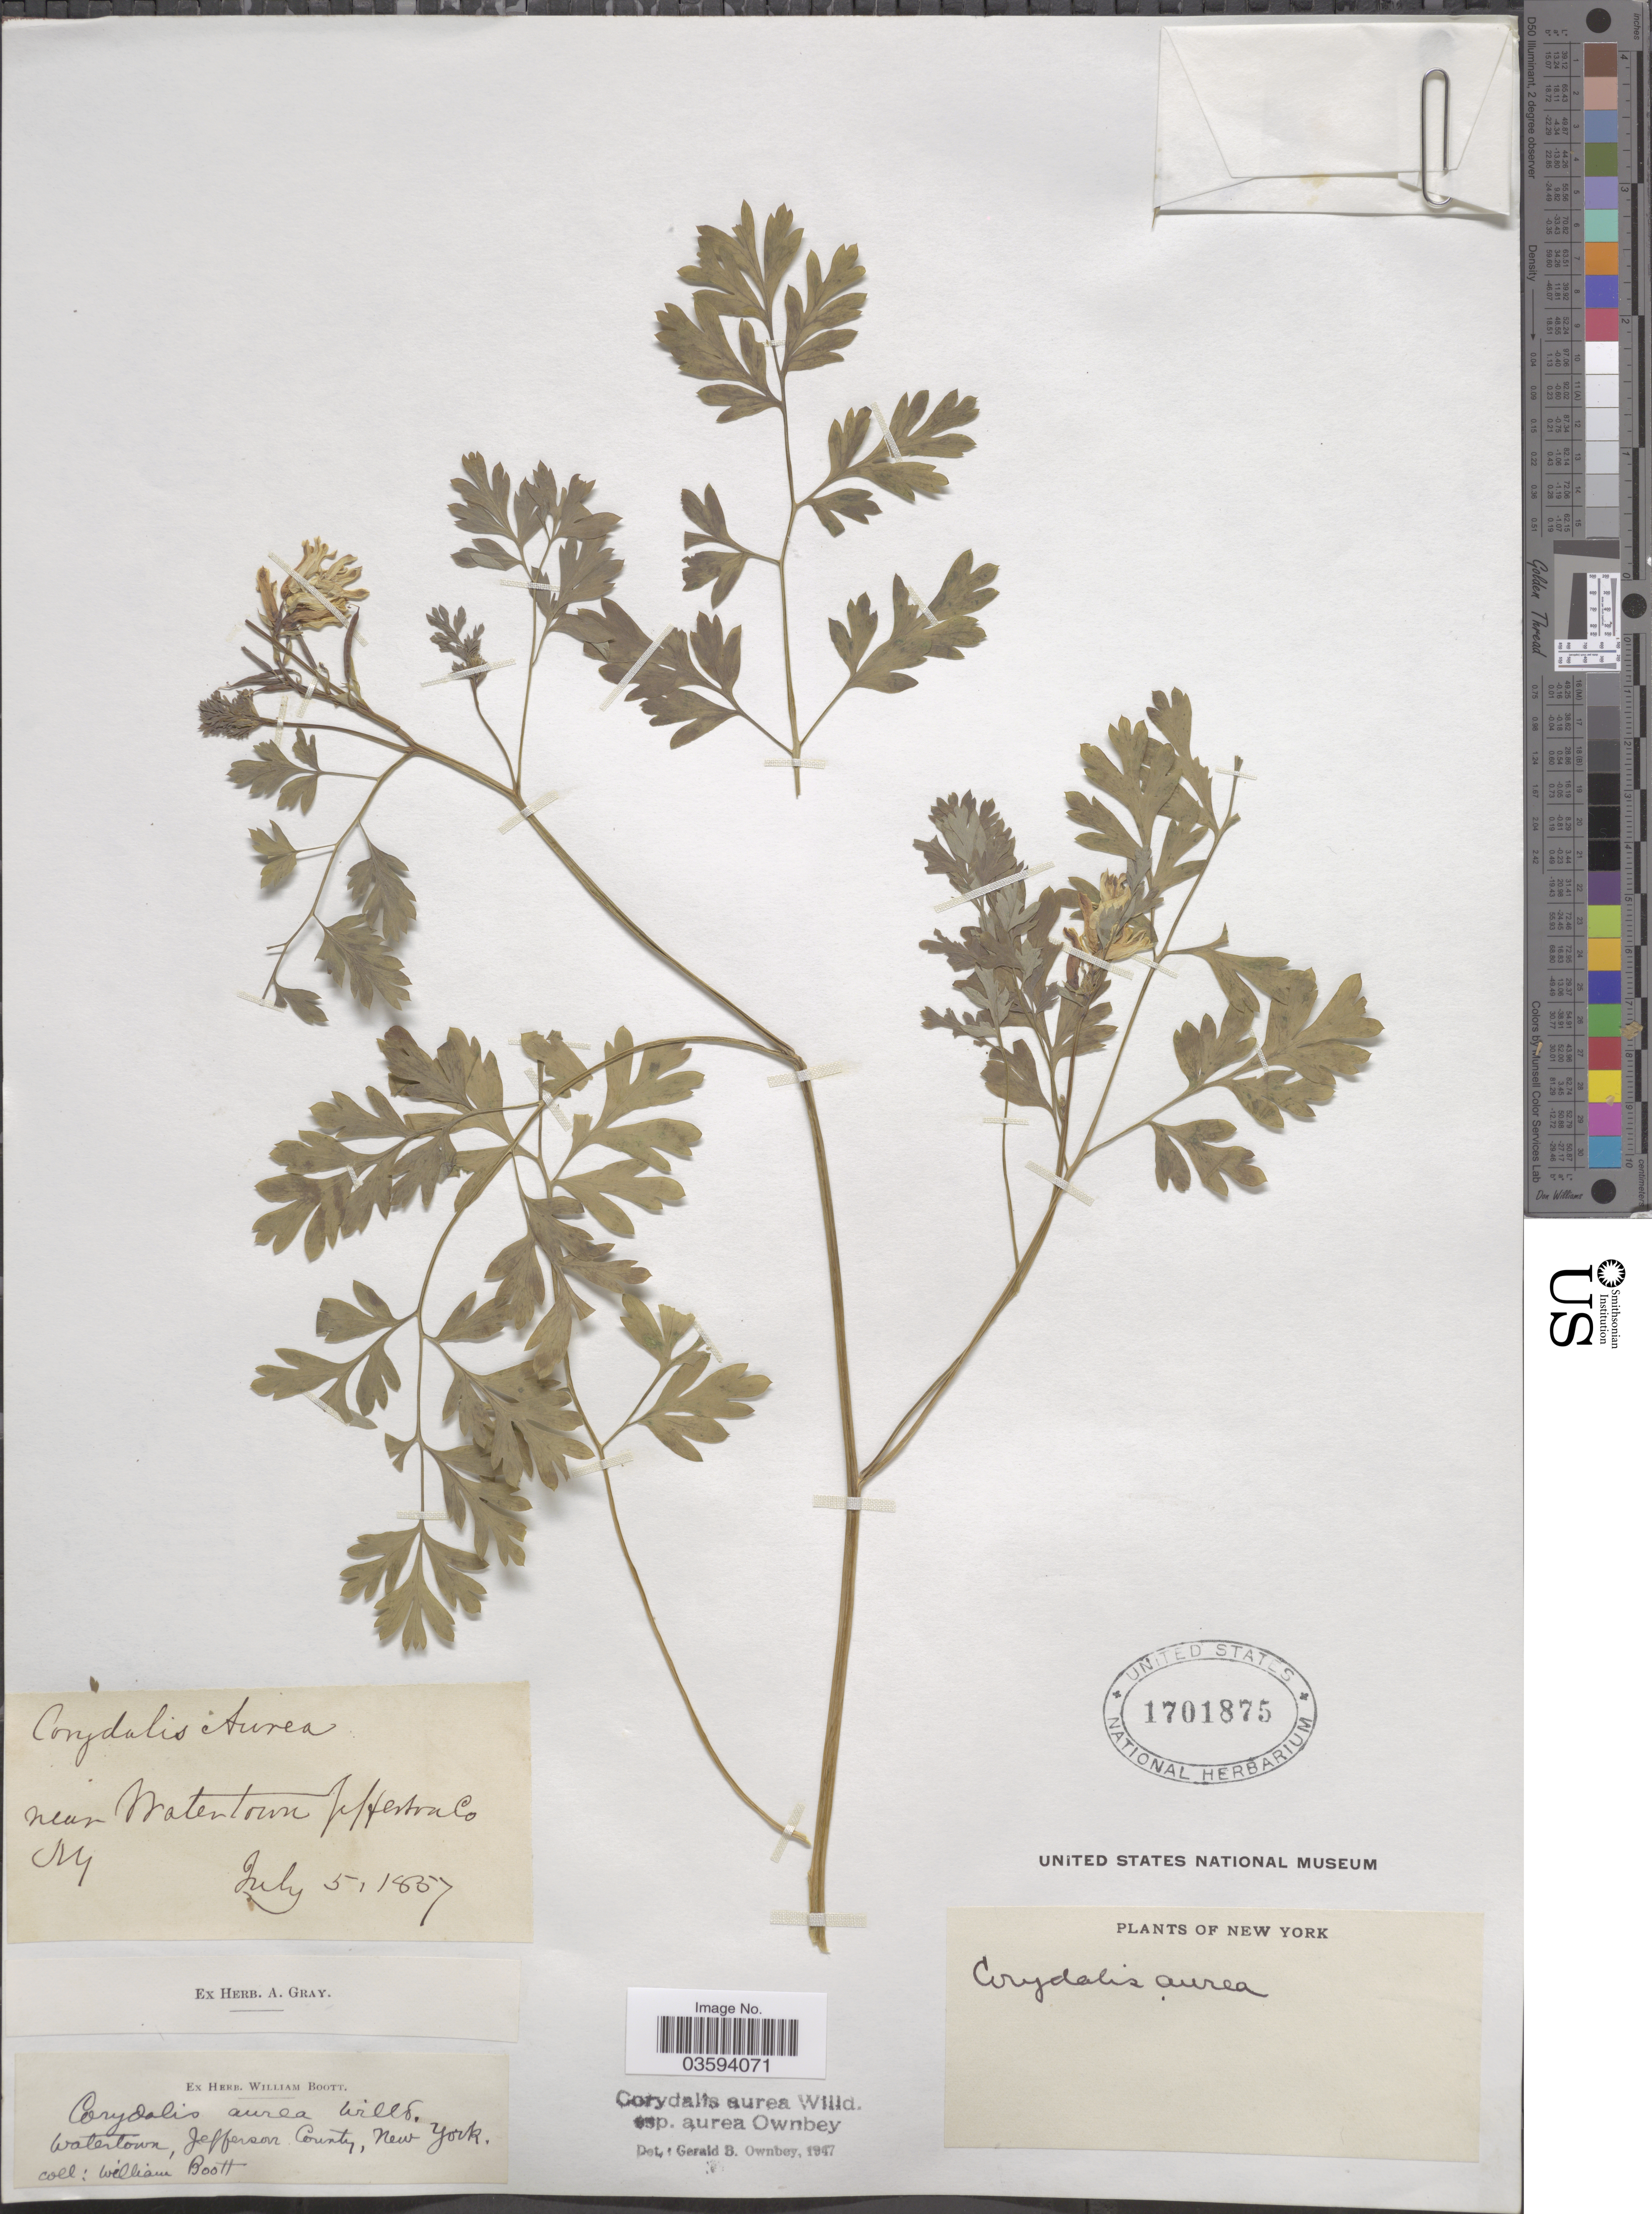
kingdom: Plantae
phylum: Tracheophyta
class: Magnoliopsida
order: Ranunculales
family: Papaveraceae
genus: Corydalis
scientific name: Corydalis aurea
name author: Willd.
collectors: W. Boott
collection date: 1857-07-05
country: United States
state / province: New York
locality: Near Watertown, Jefferson County.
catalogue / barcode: US 1701875